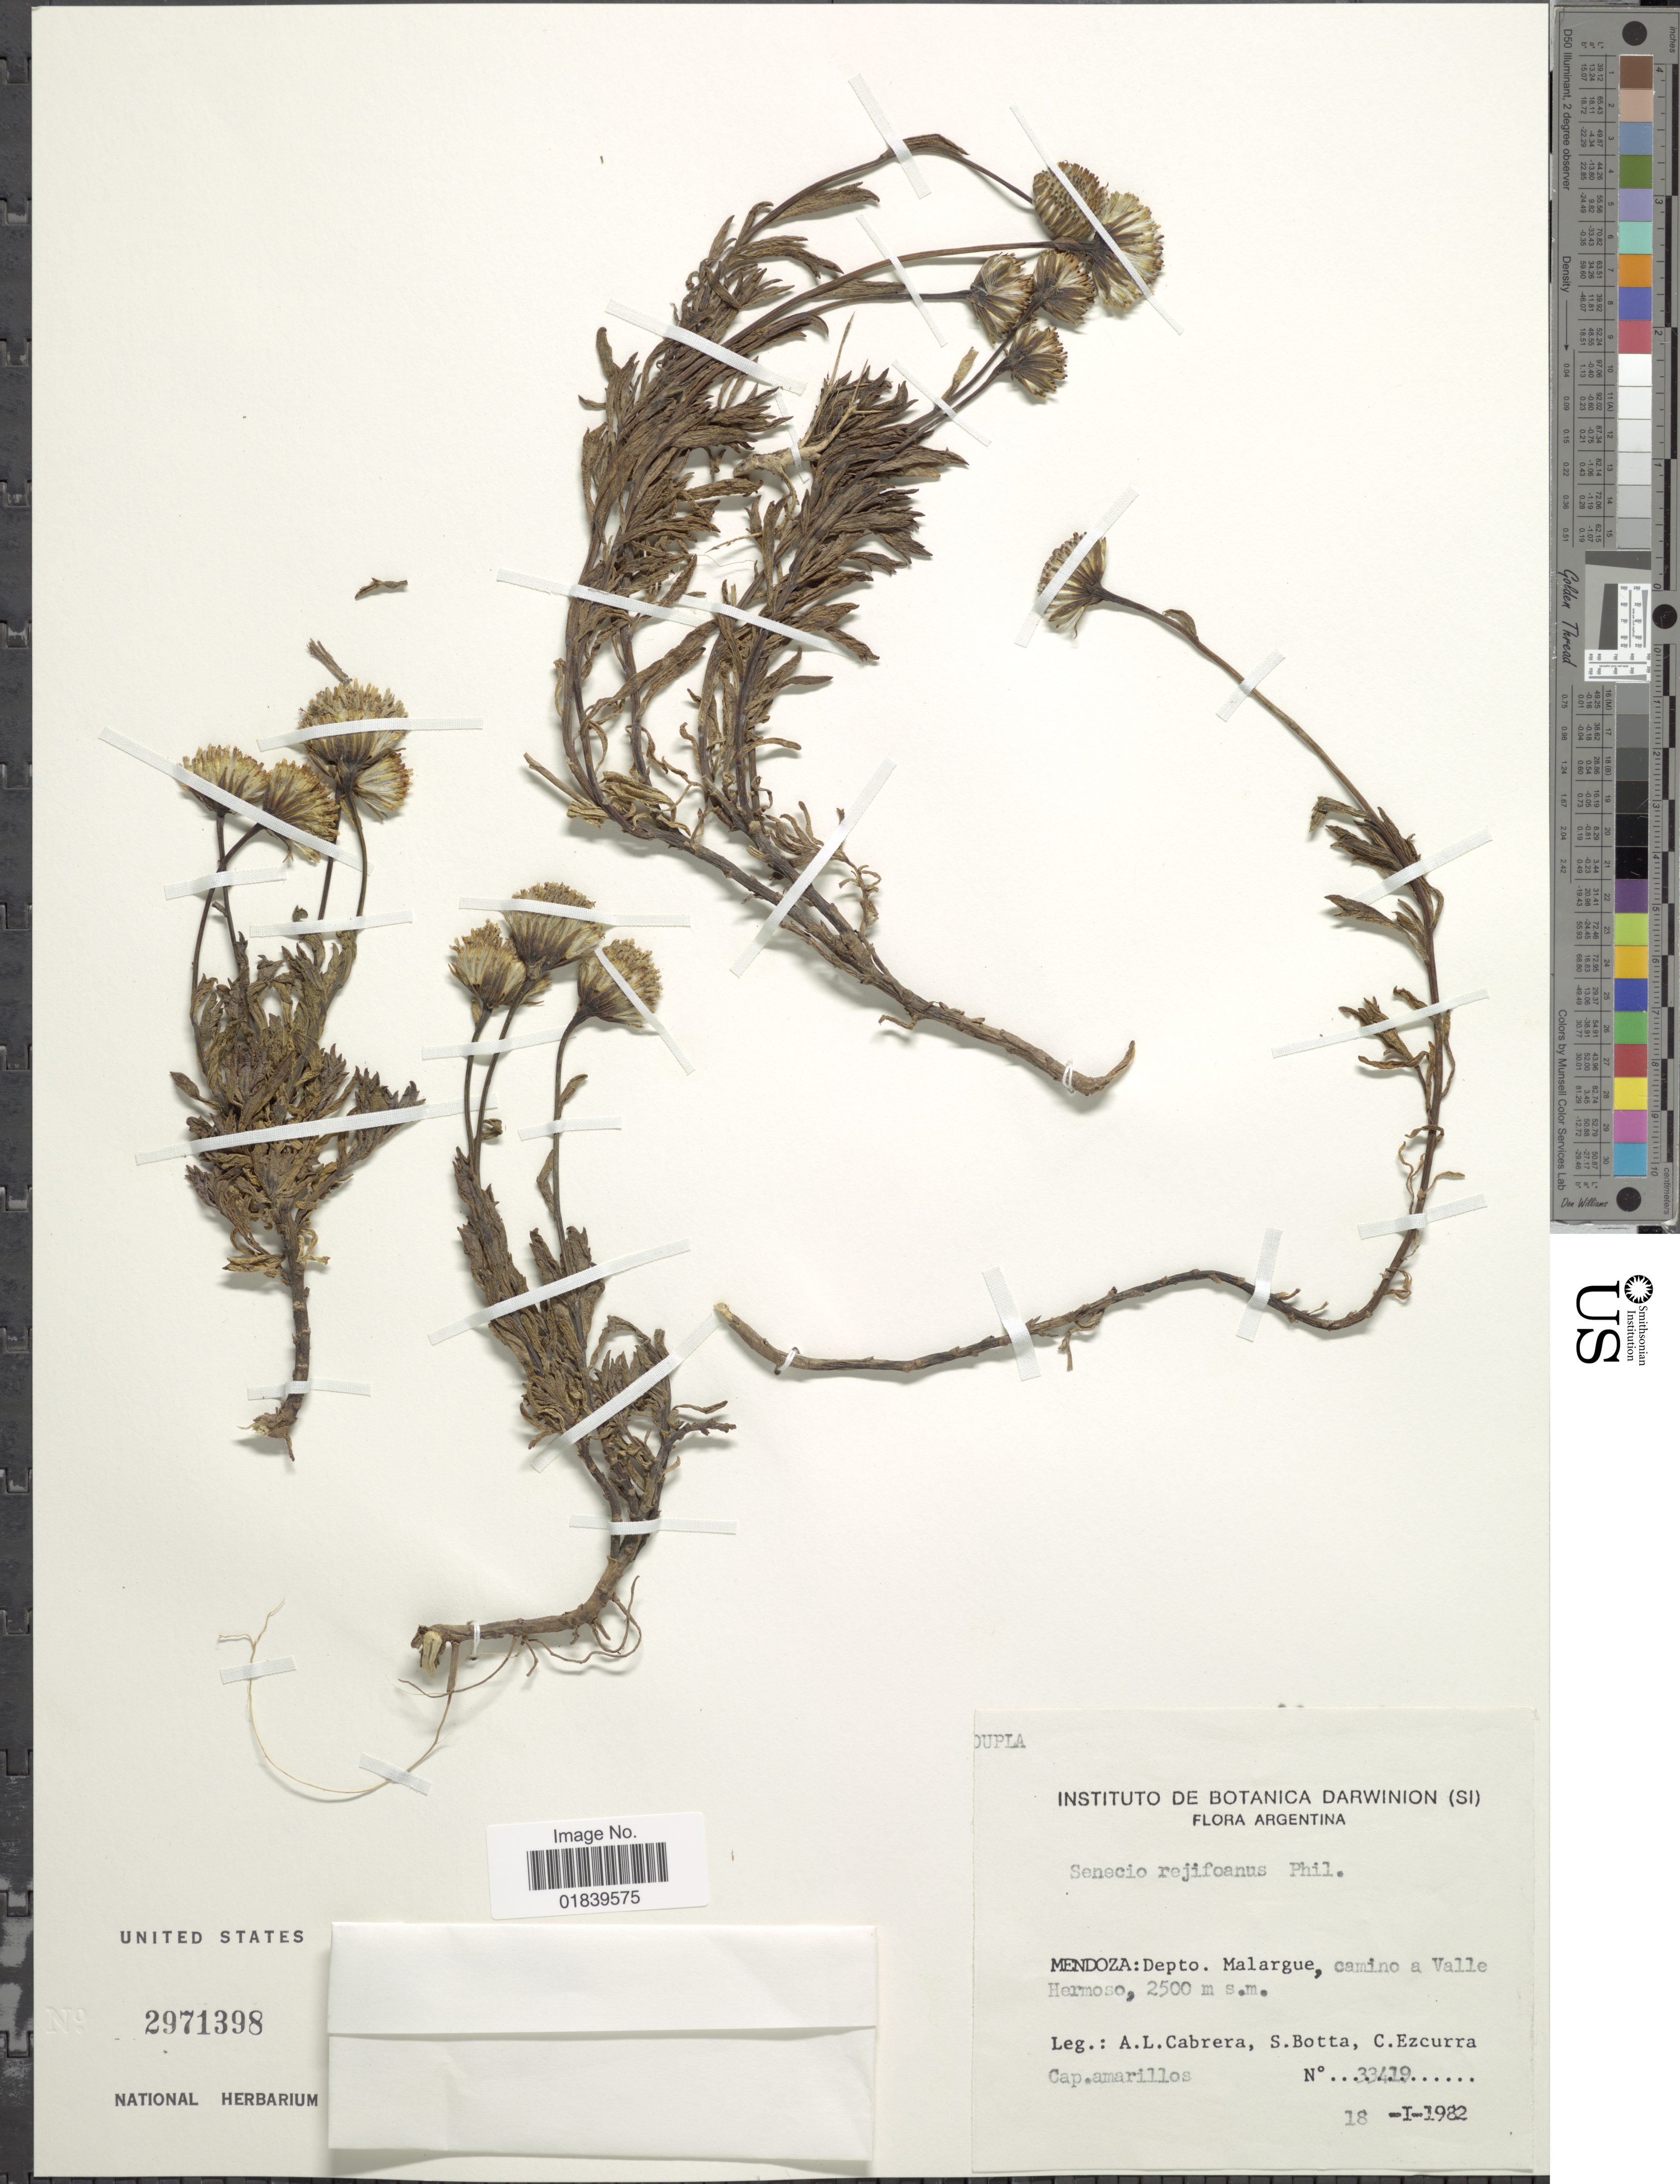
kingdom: Plantae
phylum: Tracheophyta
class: Magnoliopsida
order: Asterales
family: Asteraceae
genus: Senecio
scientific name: Senecio sp.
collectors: A. L. Cabrera, S. Botta & C. Ezcurra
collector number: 33419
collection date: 1982-01-18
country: Argentina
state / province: Mendoza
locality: Mendoza: Depto. Malargue, camino a Valle Hermoso.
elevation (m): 2500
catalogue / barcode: US 2971398